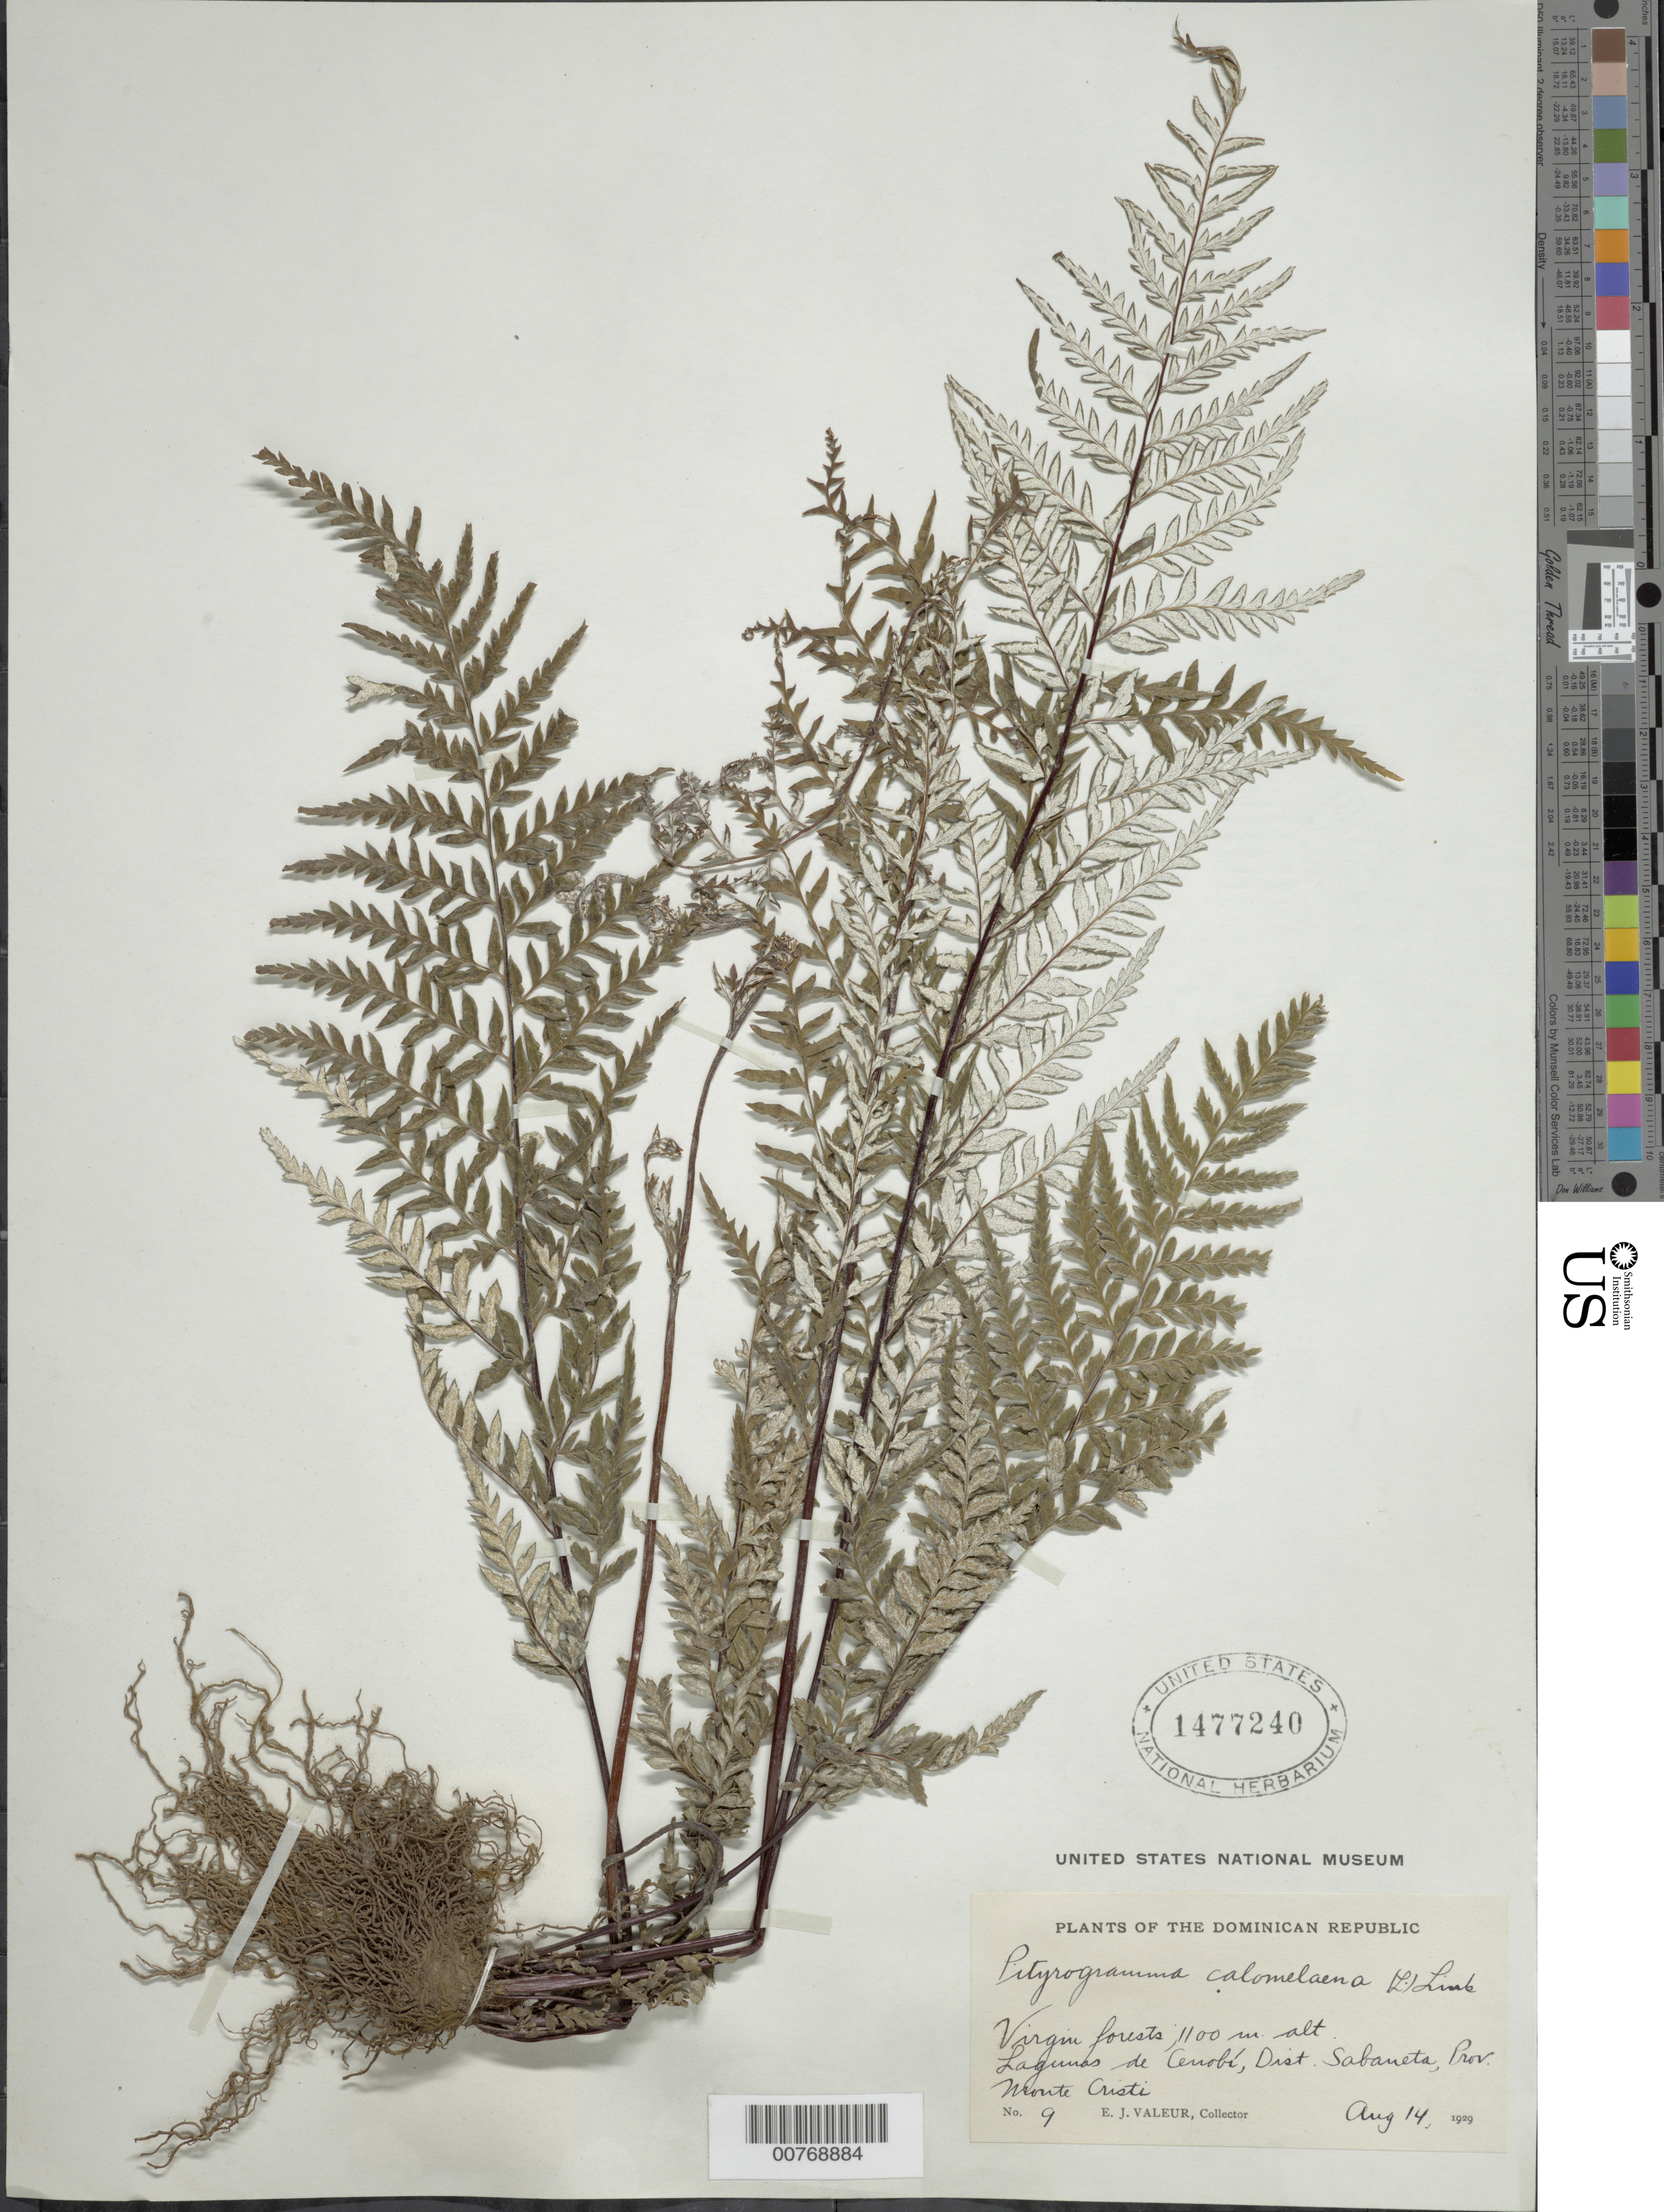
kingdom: Plantae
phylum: Tracheophyta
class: Polypodiopsida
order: Polypodiales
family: Pteridaceae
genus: Pityrogramma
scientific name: Pityrogramma calomelanos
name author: (L.) Link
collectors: E. Valeur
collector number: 9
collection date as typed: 14 Aug 1929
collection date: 1929-08-14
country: Dominican Republic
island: Hispaniola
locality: Lagunas de Cenobi, Distr. Sabaneta, Prov. Monte Cristi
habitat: Virgin forests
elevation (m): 1100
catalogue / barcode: US 1477240